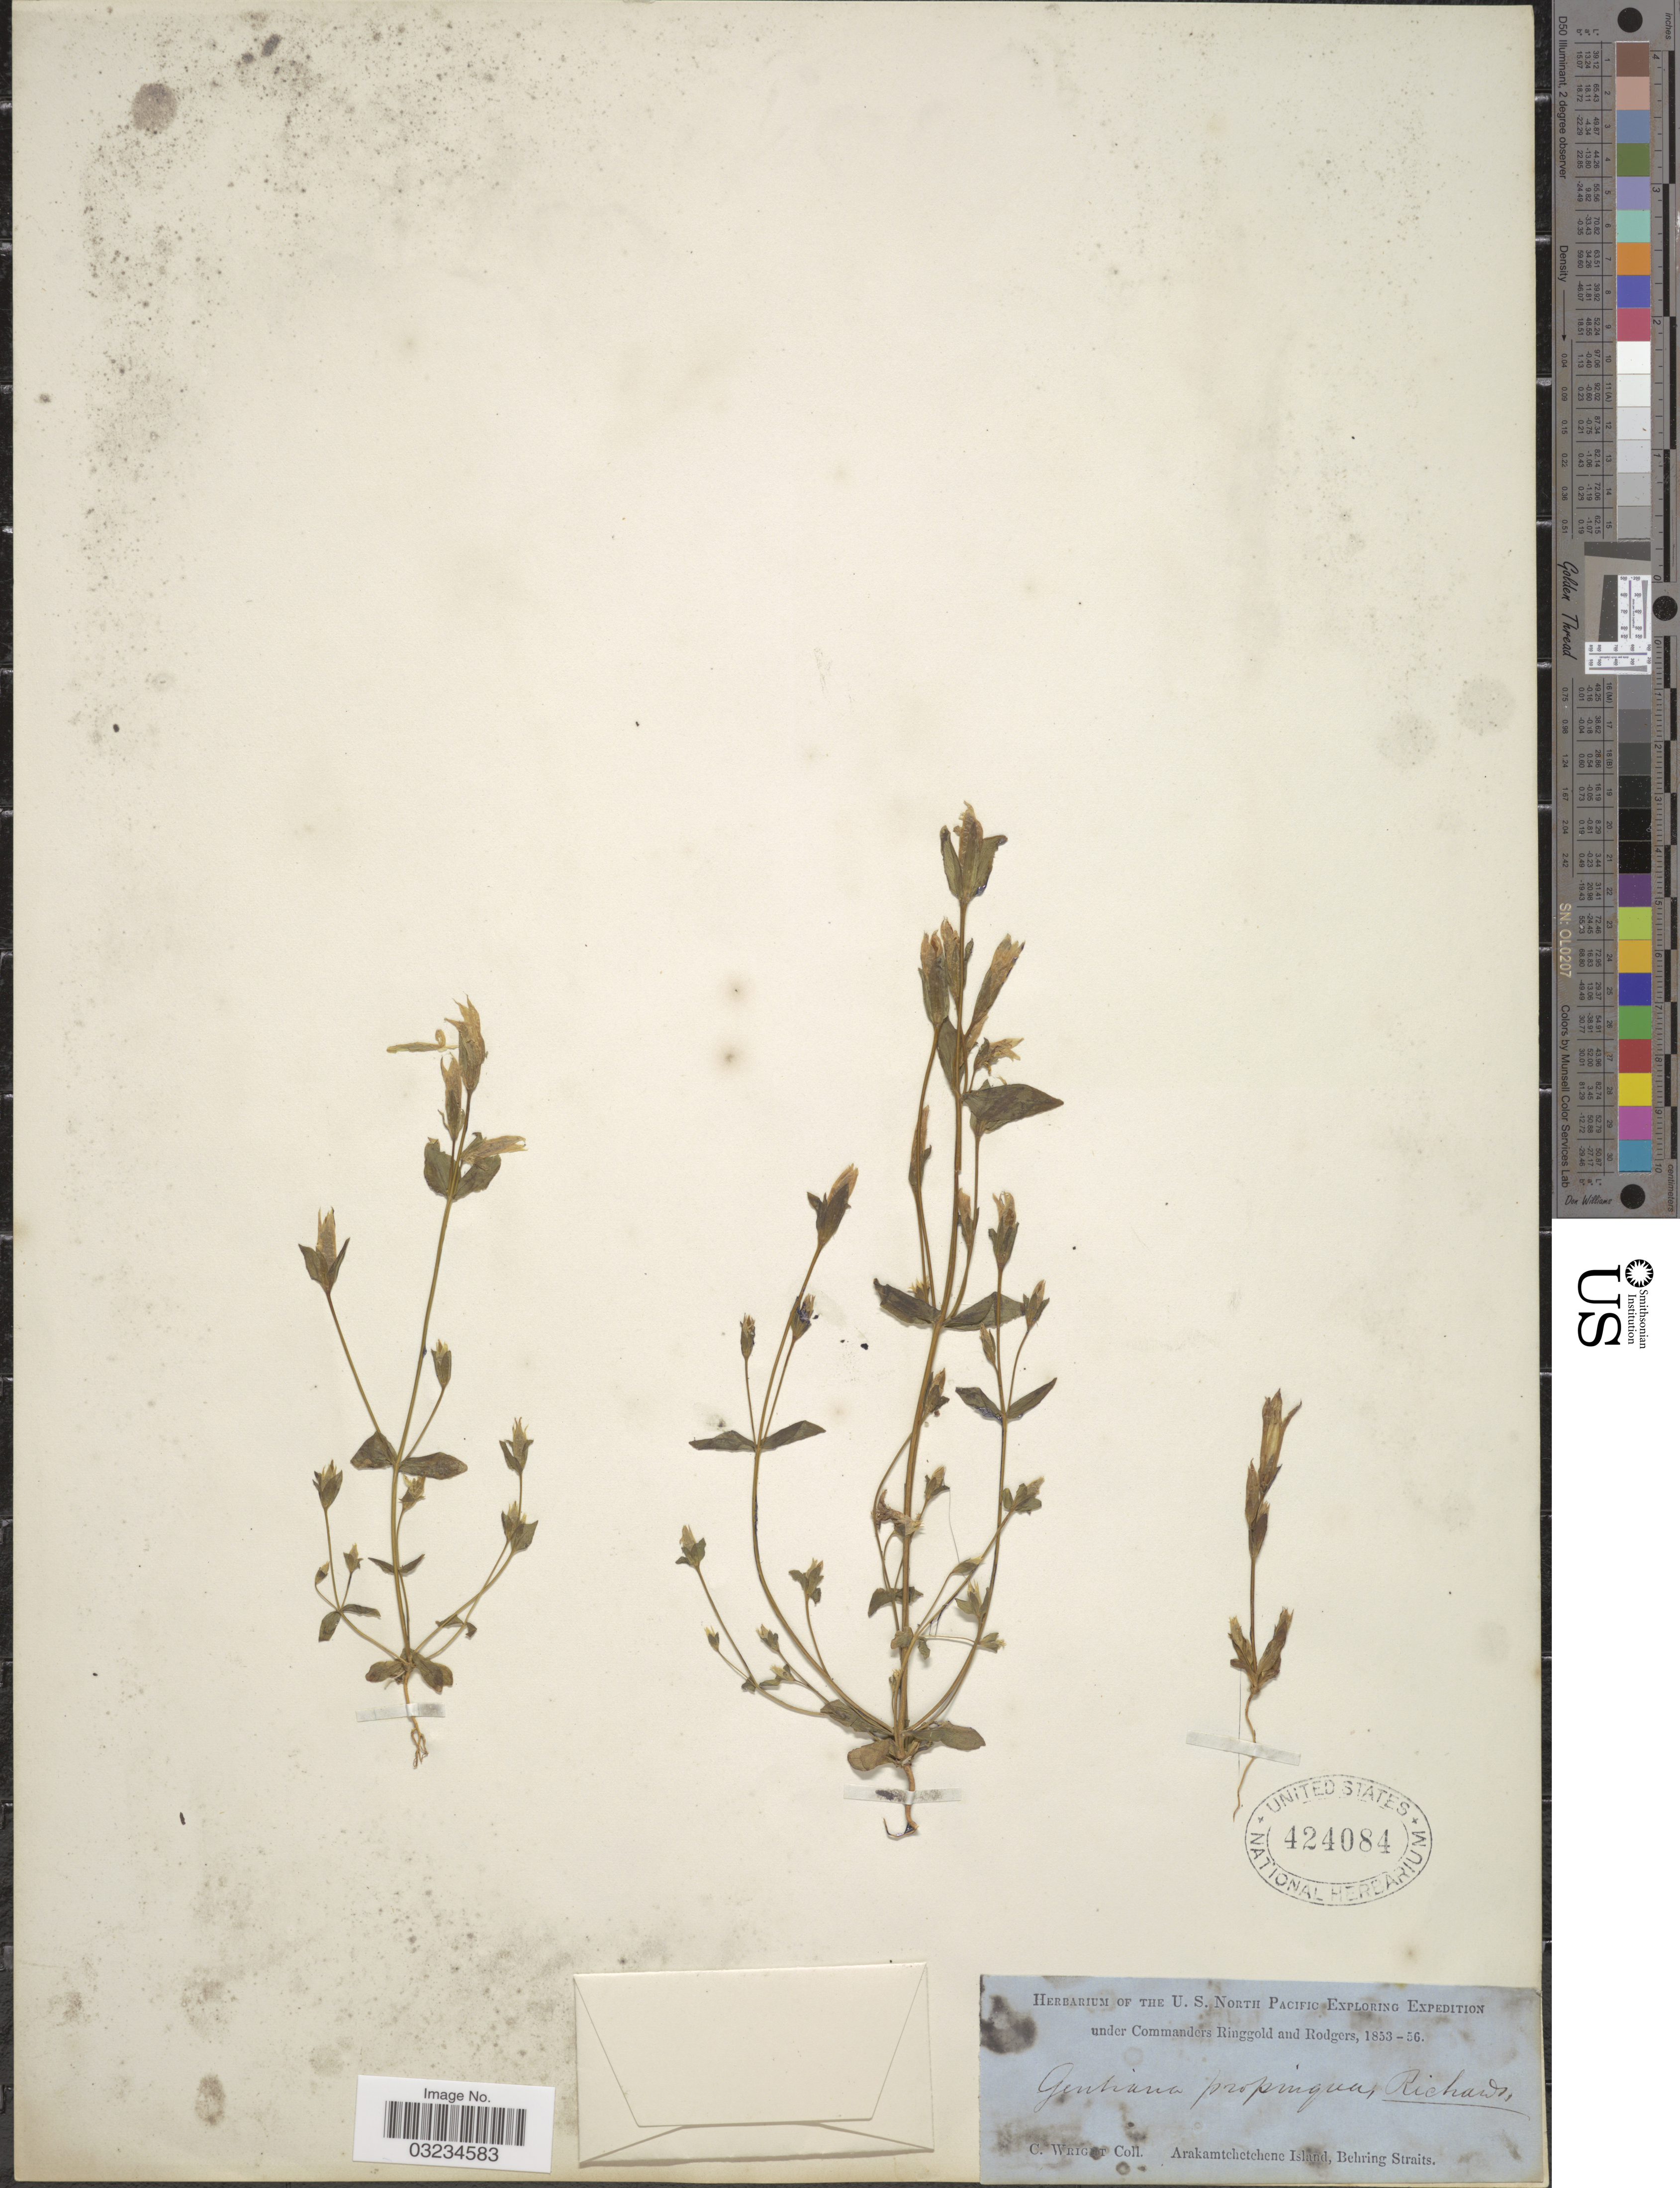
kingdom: Plantae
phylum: Tracheophyta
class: Magnoliopsida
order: Gentianales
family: Gentianaceae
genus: Gentiana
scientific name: Gentiana propinqua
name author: Richards.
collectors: C. Wright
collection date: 1853/1856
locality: Arakamtchetchene Island, Behring Straits.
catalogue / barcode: US 424084